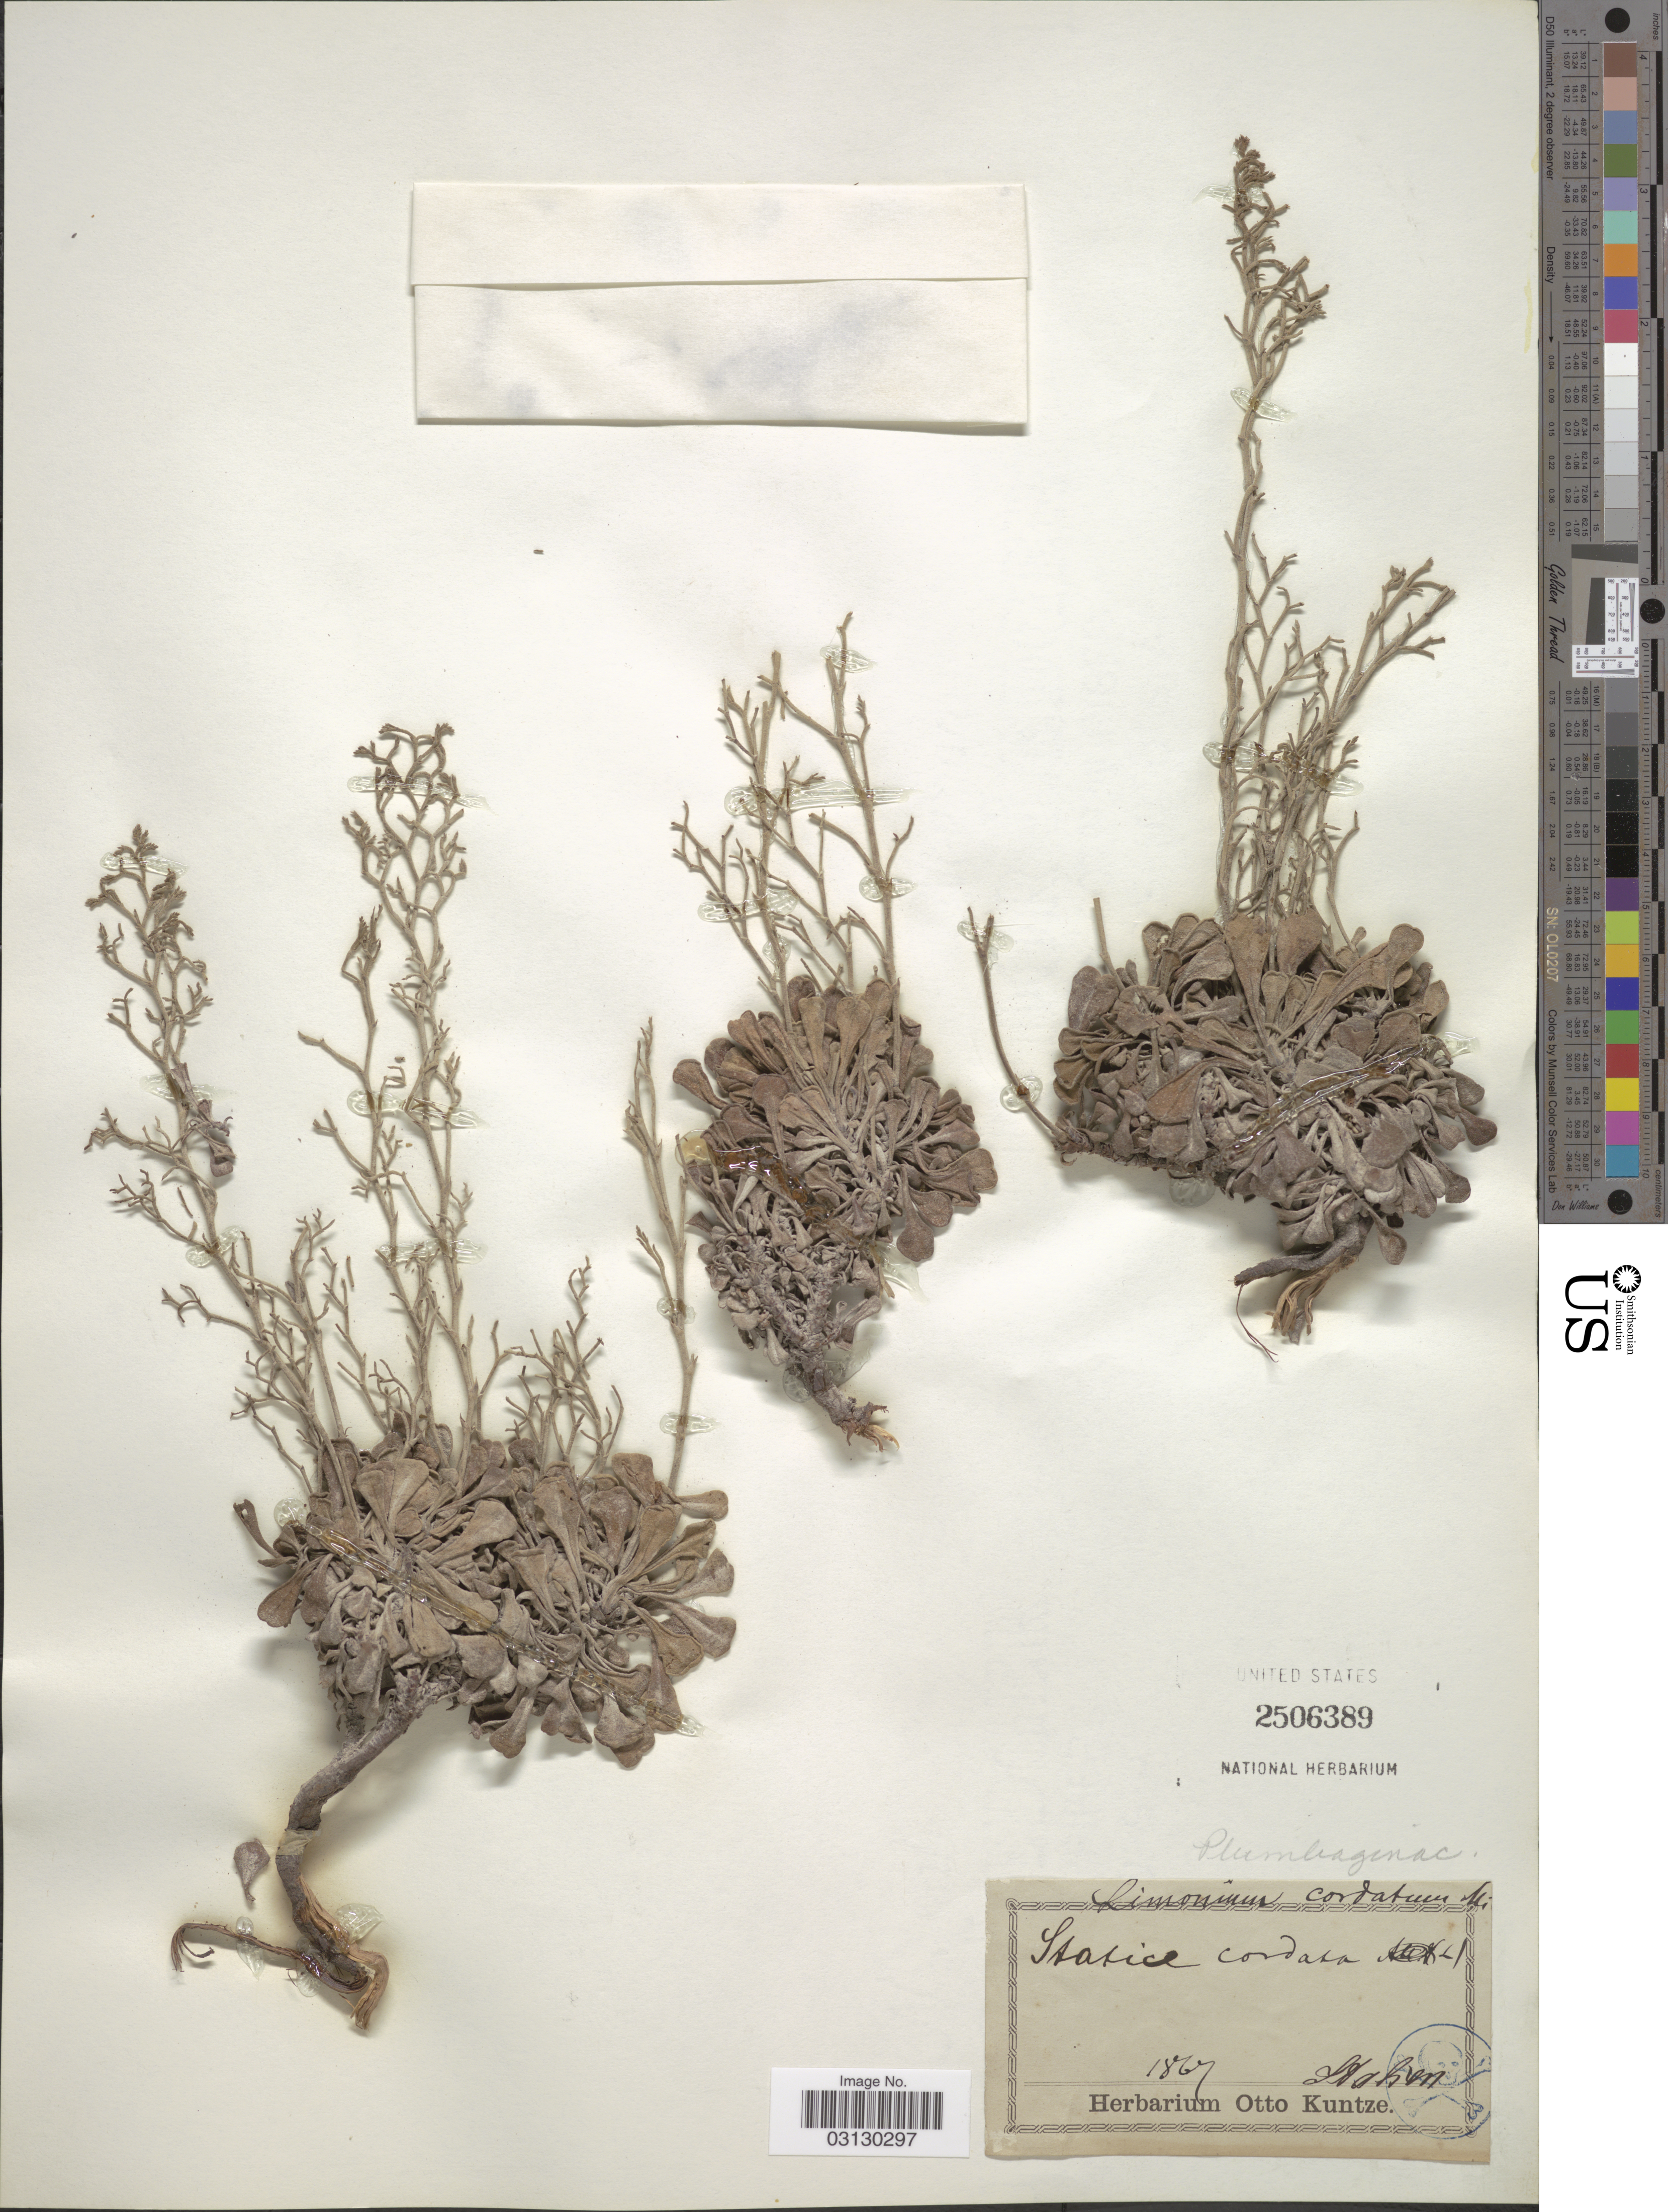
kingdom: Plantae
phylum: Tracheophyta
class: Magnoliopsida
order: Caryophyllales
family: Plumbaginaceae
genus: Limonium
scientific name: Limonium cordatum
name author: (L.) Mill.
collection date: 1867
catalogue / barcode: US 2506389